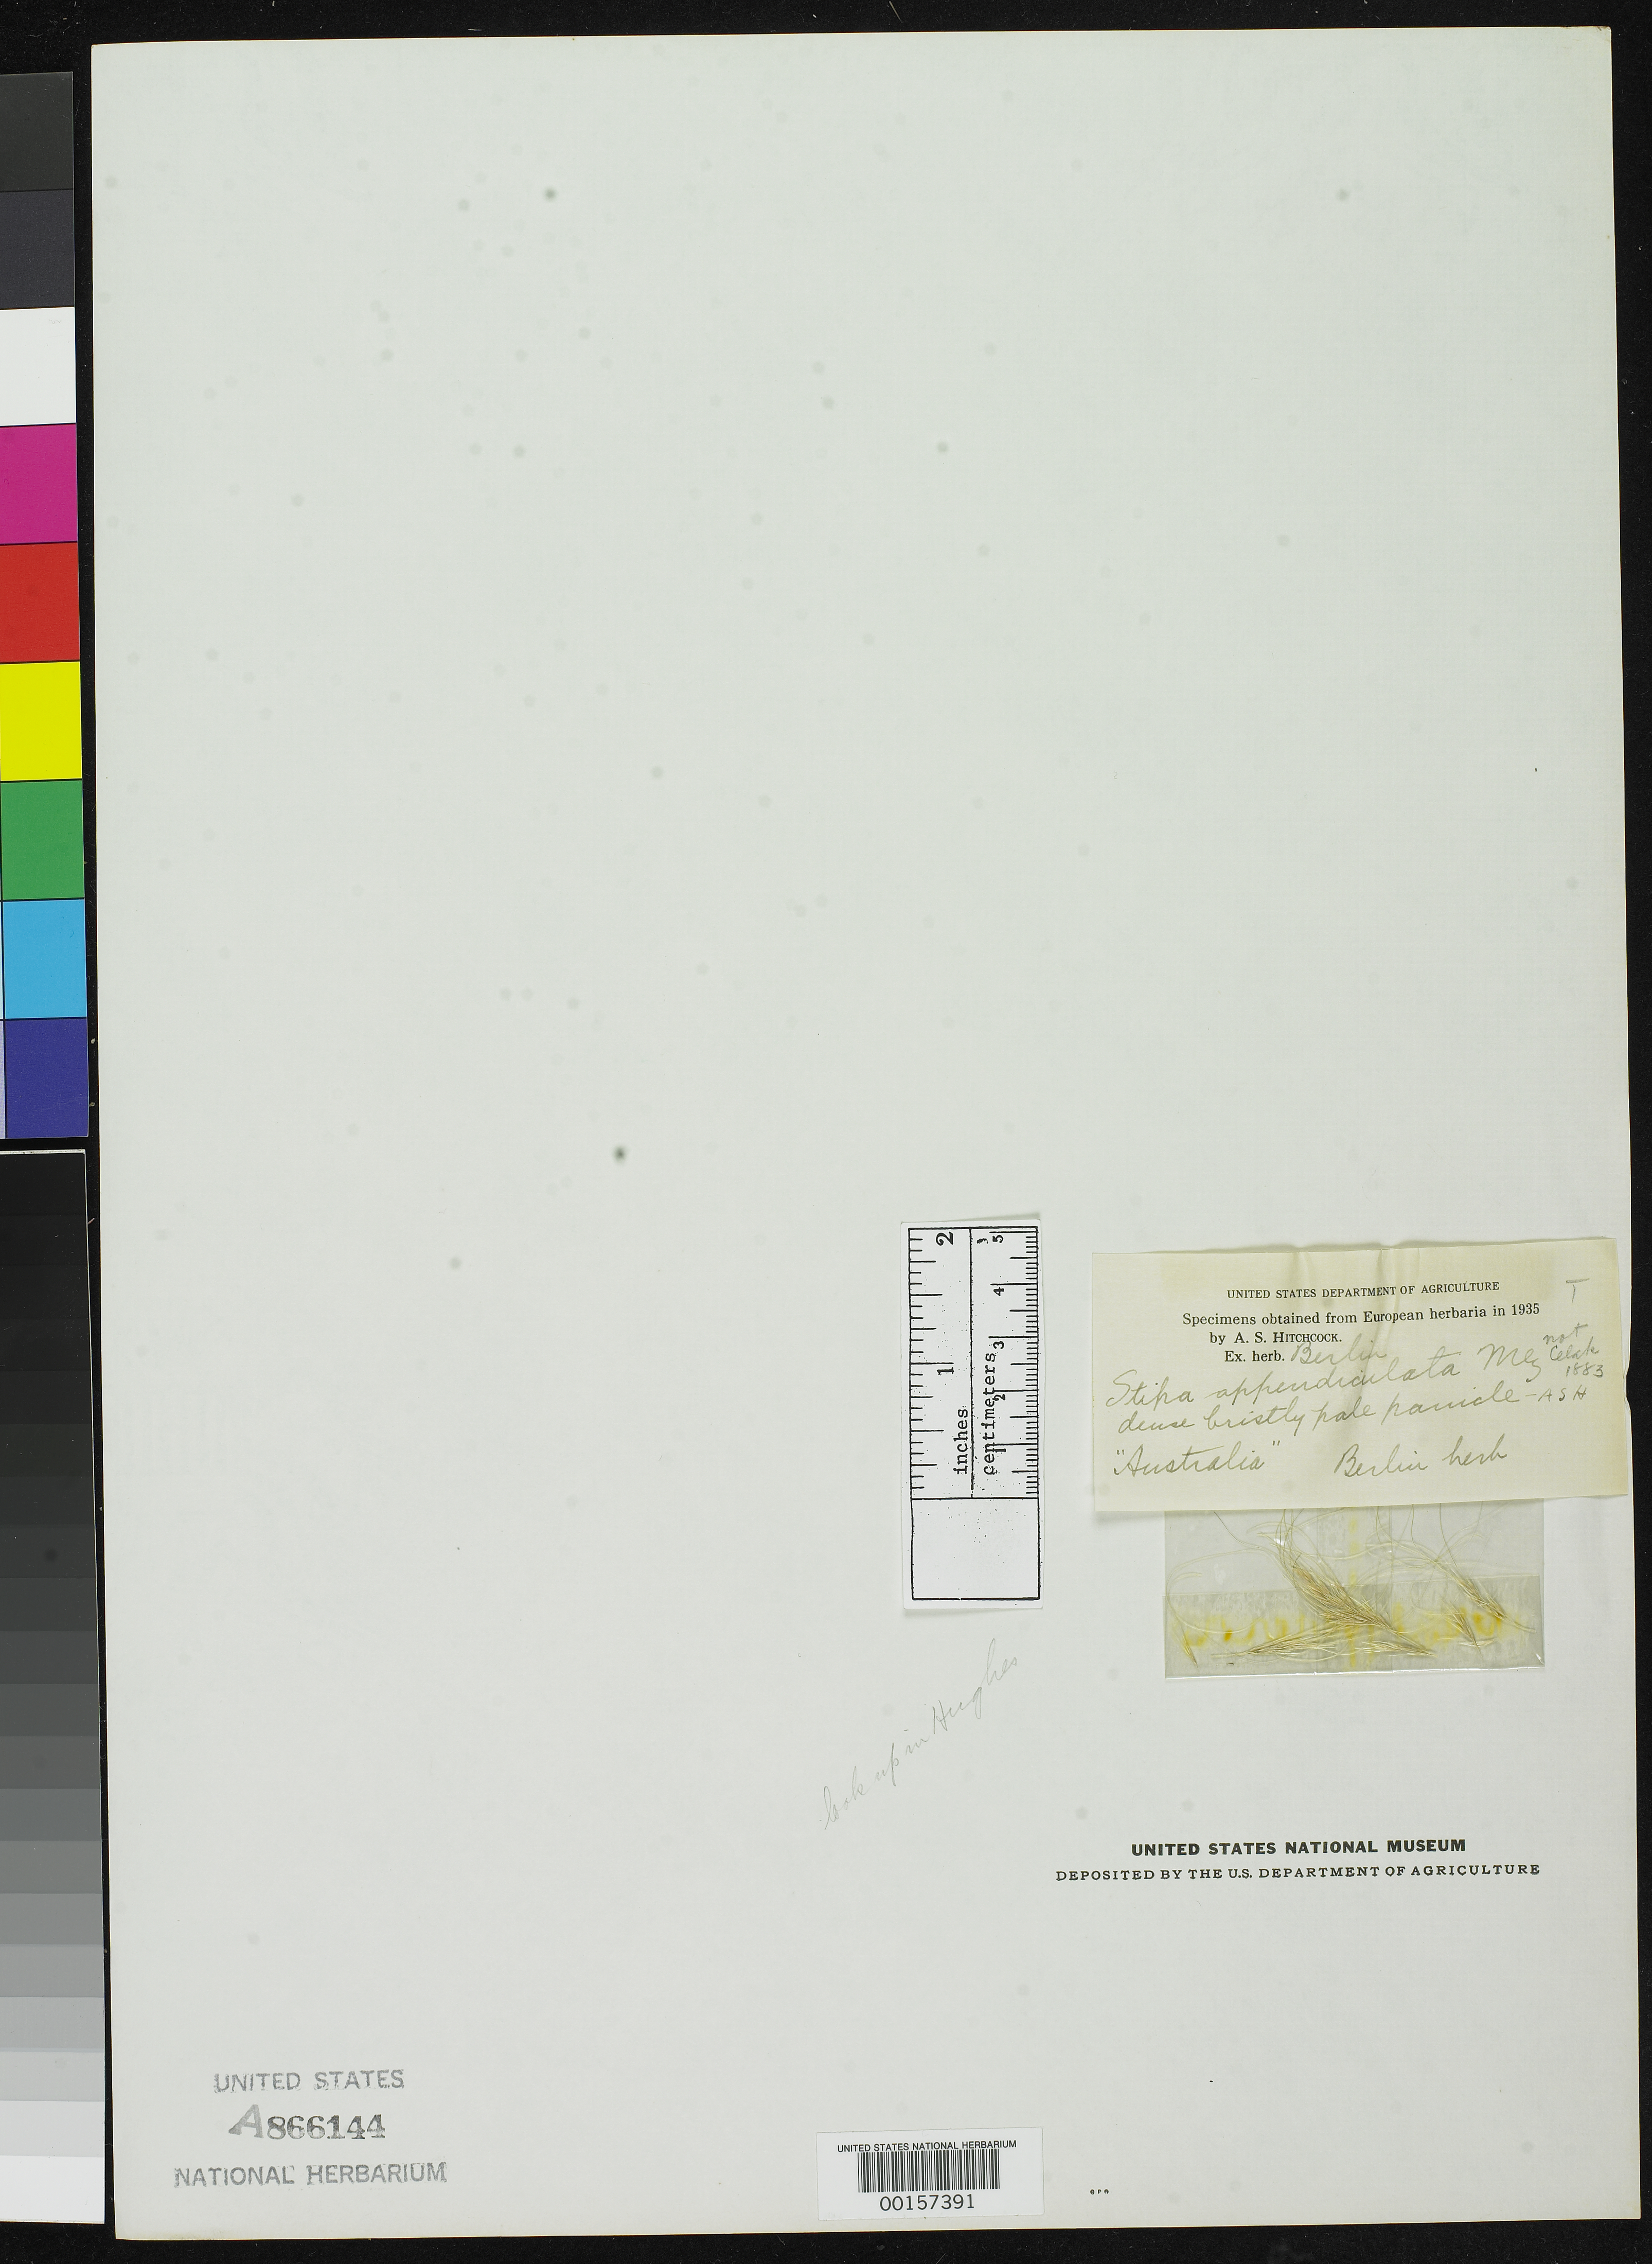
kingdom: Plantae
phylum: Tracheophyta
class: Liliopsida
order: Poales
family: Poaceae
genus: Stipa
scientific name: Stipa appendiculata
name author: Mez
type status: Type Fragment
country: Australia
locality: Angabe.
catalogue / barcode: US 866144A